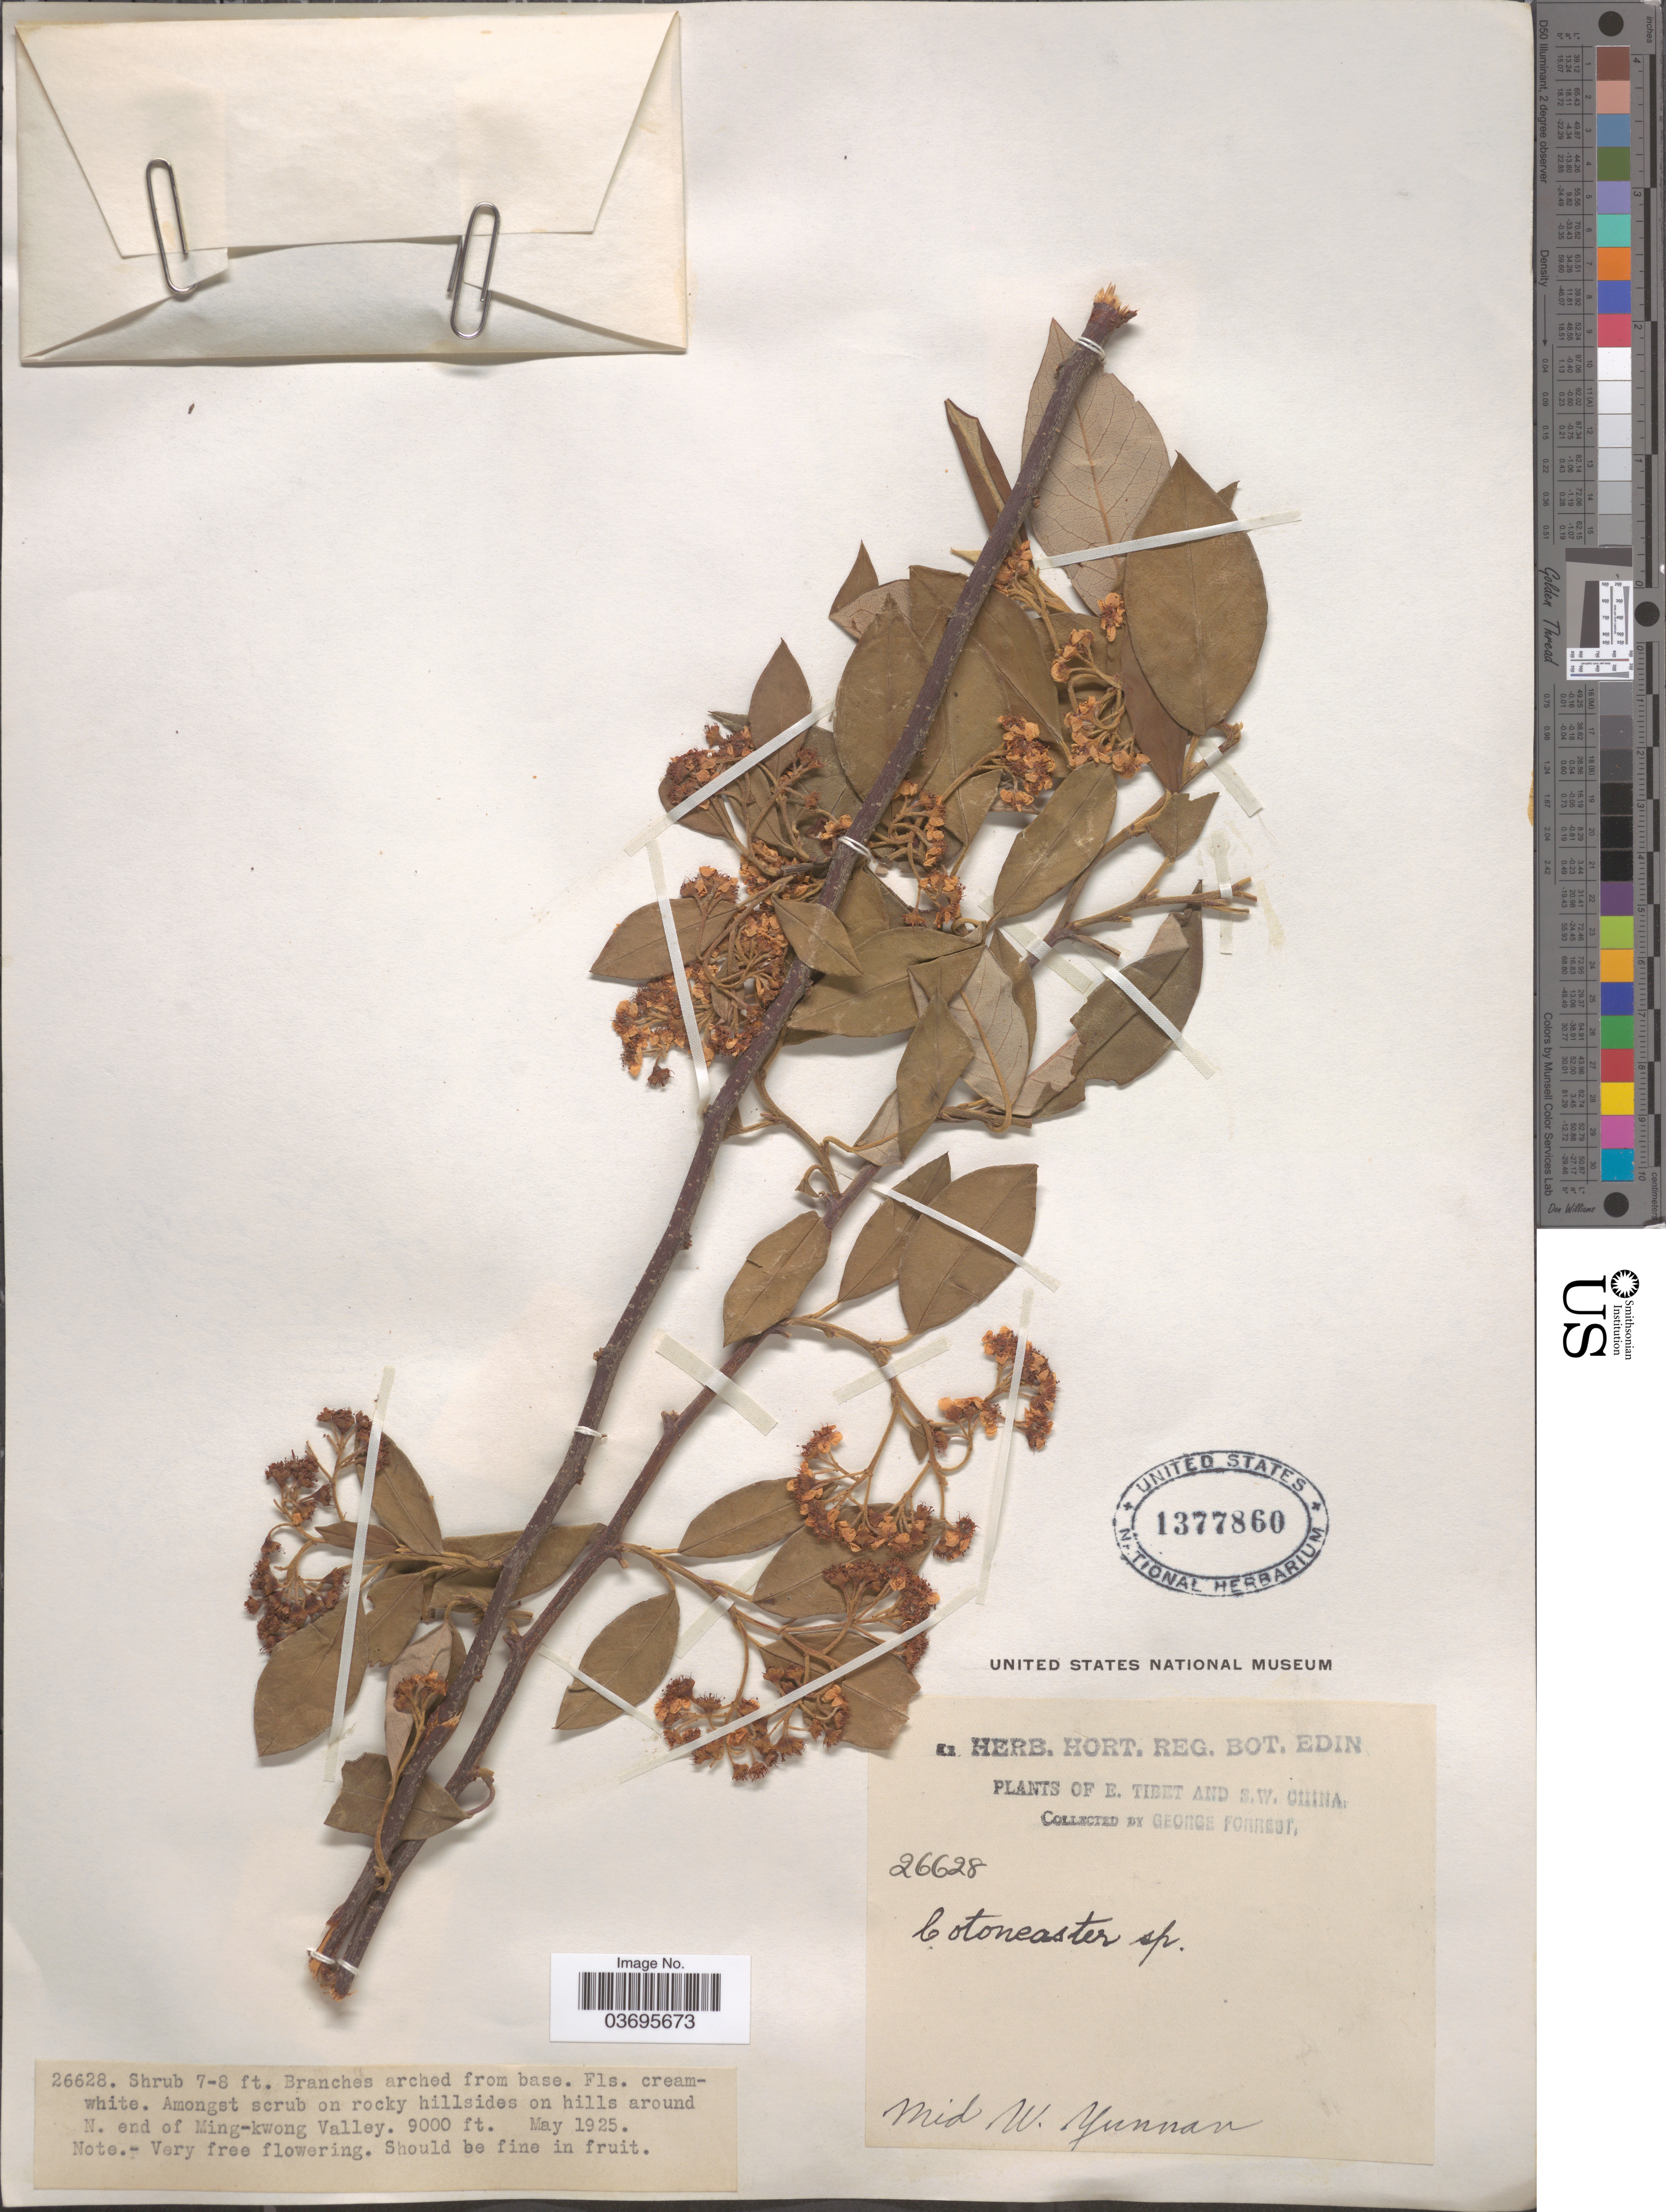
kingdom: Plantae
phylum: Tracheophyta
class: Magnoliopsida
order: Rosales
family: Rosaceae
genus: Cotoneaster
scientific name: Cotoneaster sp.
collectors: G. Forrest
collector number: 26628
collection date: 1925-05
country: China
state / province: Yunnan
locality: E. Tibet and S.W. China. Mid W. Yunnan. On hills around N. end of Ming-kwong Valley.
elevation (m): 2743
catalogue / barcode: US 1377860